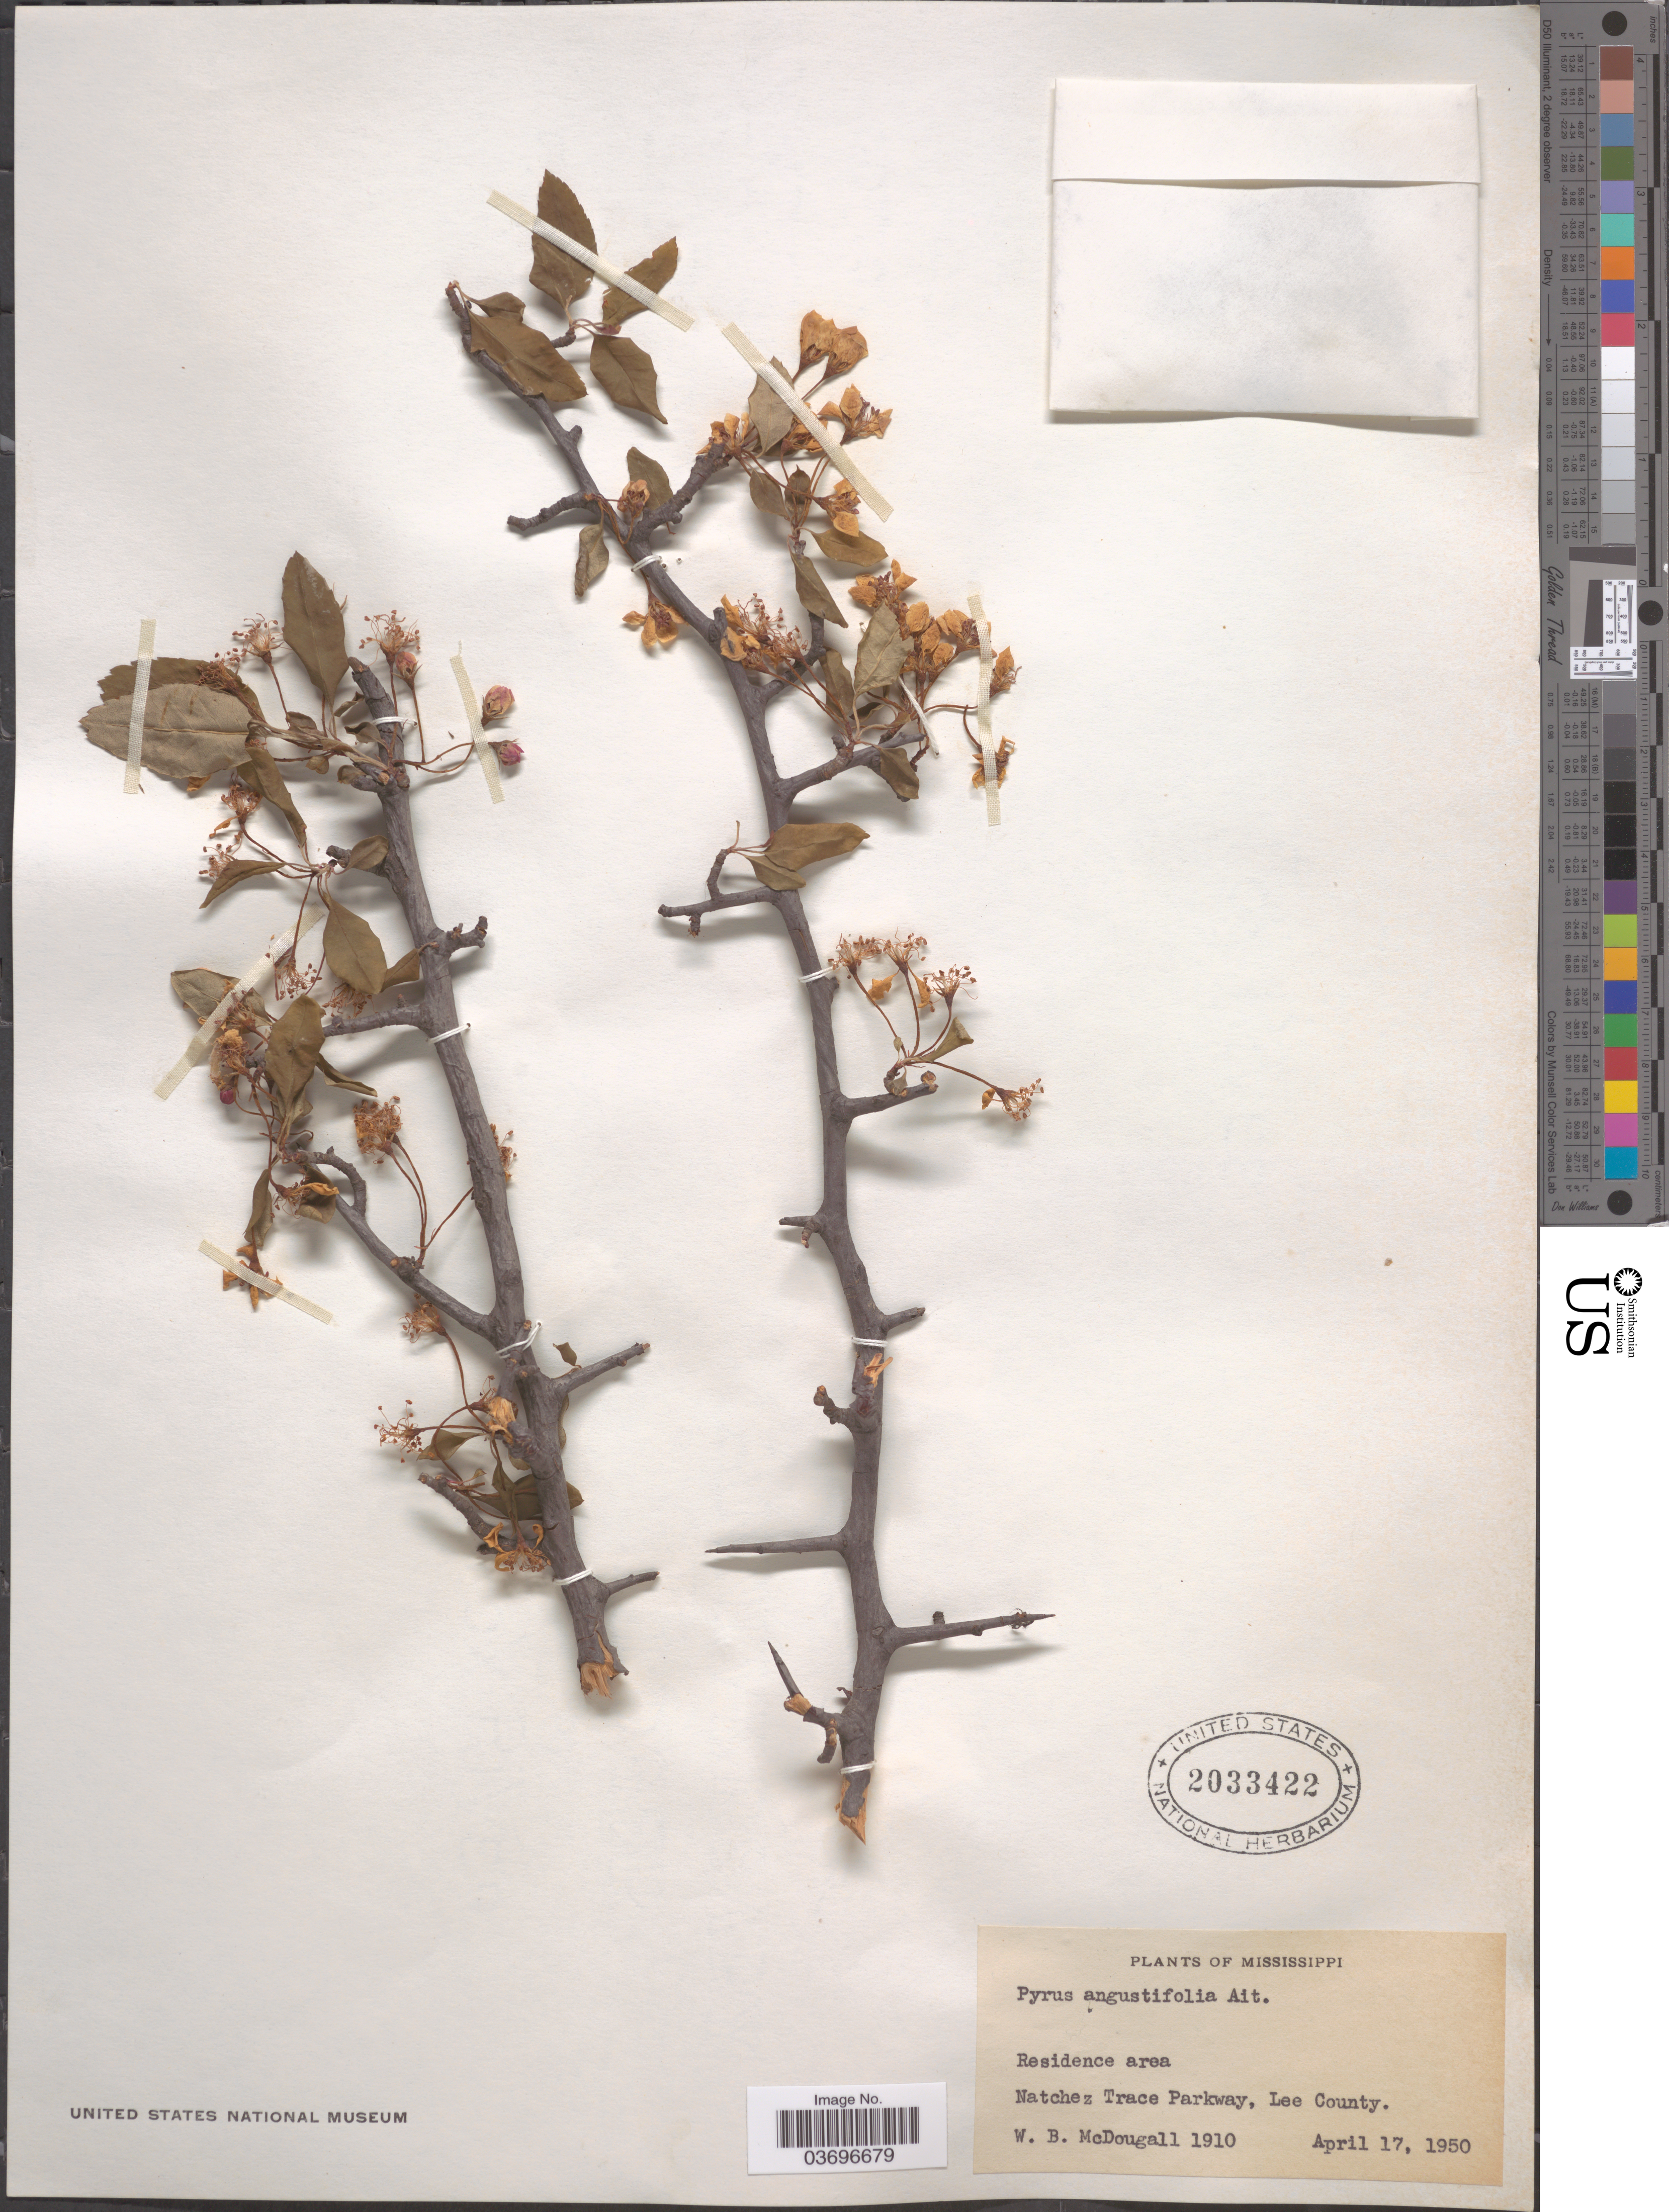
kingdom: Plantae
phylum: Tracheophyta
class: Magnoliopsida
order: Rosales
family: Rosaceae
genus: Malus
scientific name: Malus angustifolia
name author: (Aiton) Michx.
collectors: W. B. McDougal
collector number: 1910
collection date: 1950-04-17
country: United States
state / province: Mississippi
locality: Residence area. Natchez Trace Parkway, Lee County.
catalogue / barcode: US 2033422